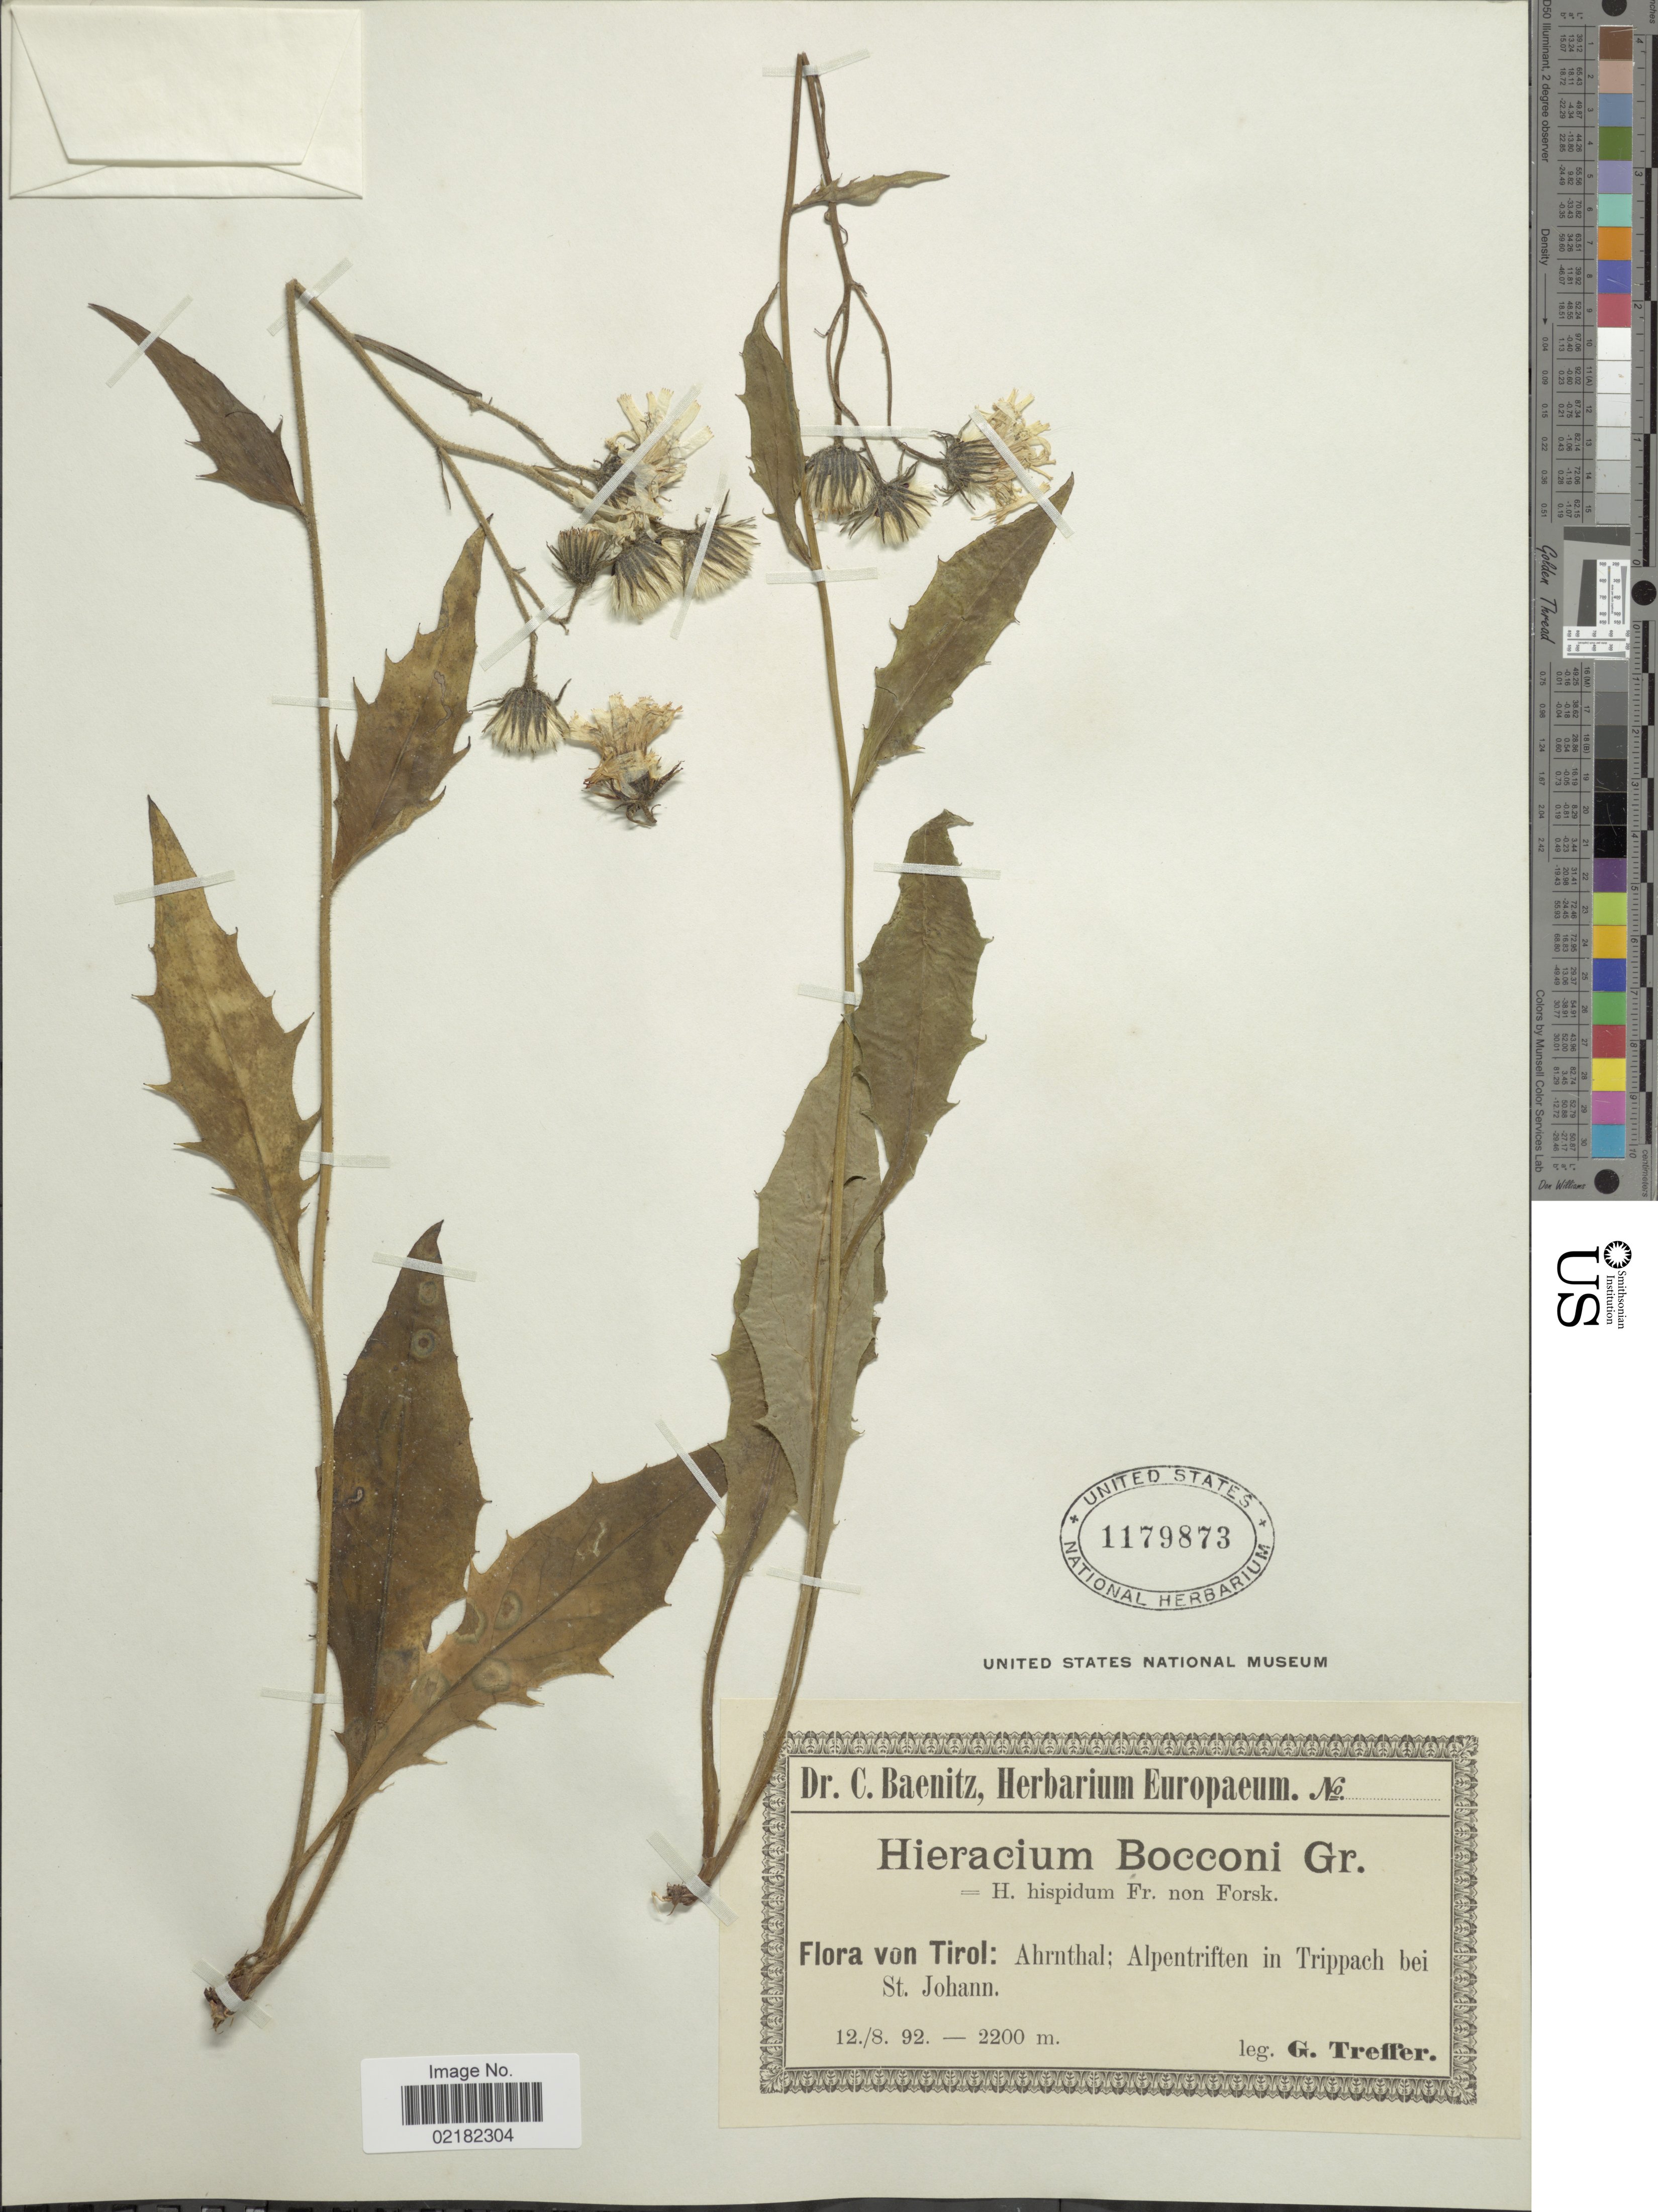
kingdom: Plantae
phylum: Tracheophyta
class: Magnoliopsida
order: Asterales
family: Asteraceae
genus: Hieracium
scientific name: Hieracium bocconei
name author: Griseb.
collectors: G. Treffer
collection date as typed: Transcribed d/m/y: 12/8/92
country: Austria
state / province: Tirol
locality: Ahrnthal; Alpentriften in Trippach bei St. Johann.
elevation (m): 2200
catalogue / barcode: US 1179873